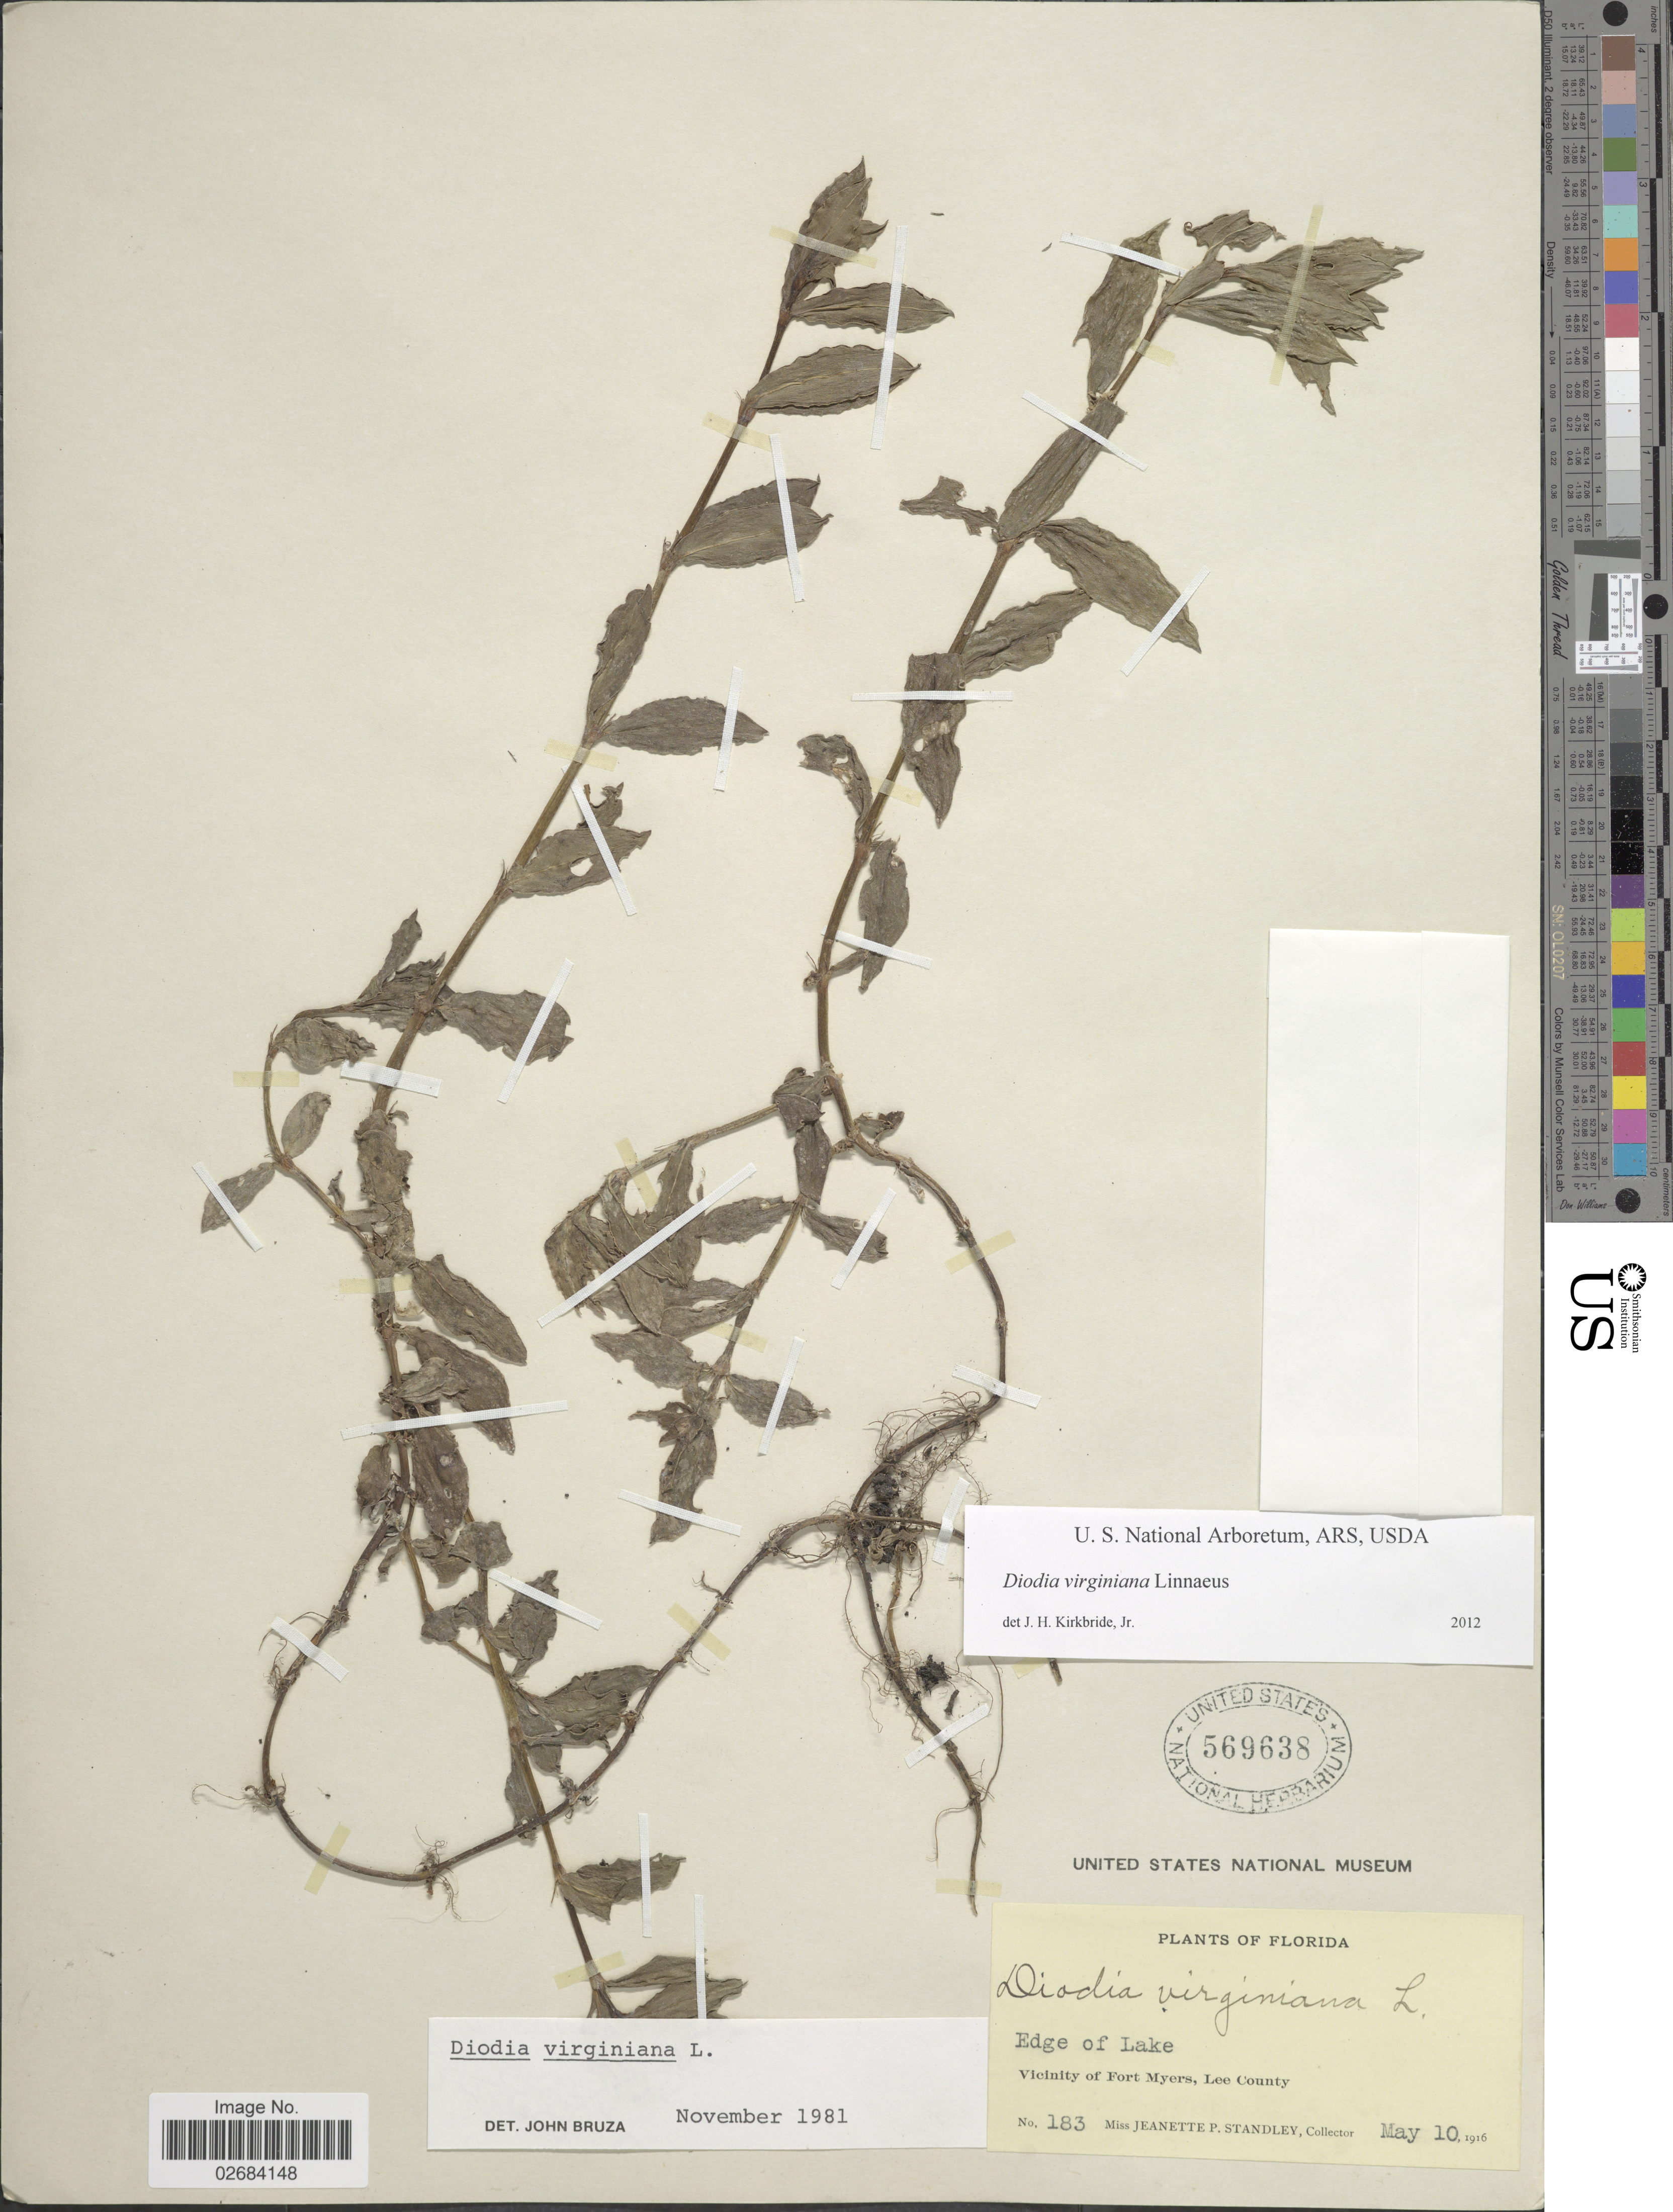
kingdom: Plantae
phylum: Tracheophyta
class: Magnoliopsida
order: Gentianales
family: Rubiaceae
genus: Diodia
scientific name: Diodia virginiana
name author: L.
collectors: J. P. Standley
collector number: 183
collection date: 1916-05-10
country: United States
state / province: Florida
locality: Edge of lake, Vicinity of Fort Myers, Lee County.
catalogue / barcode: US 569638